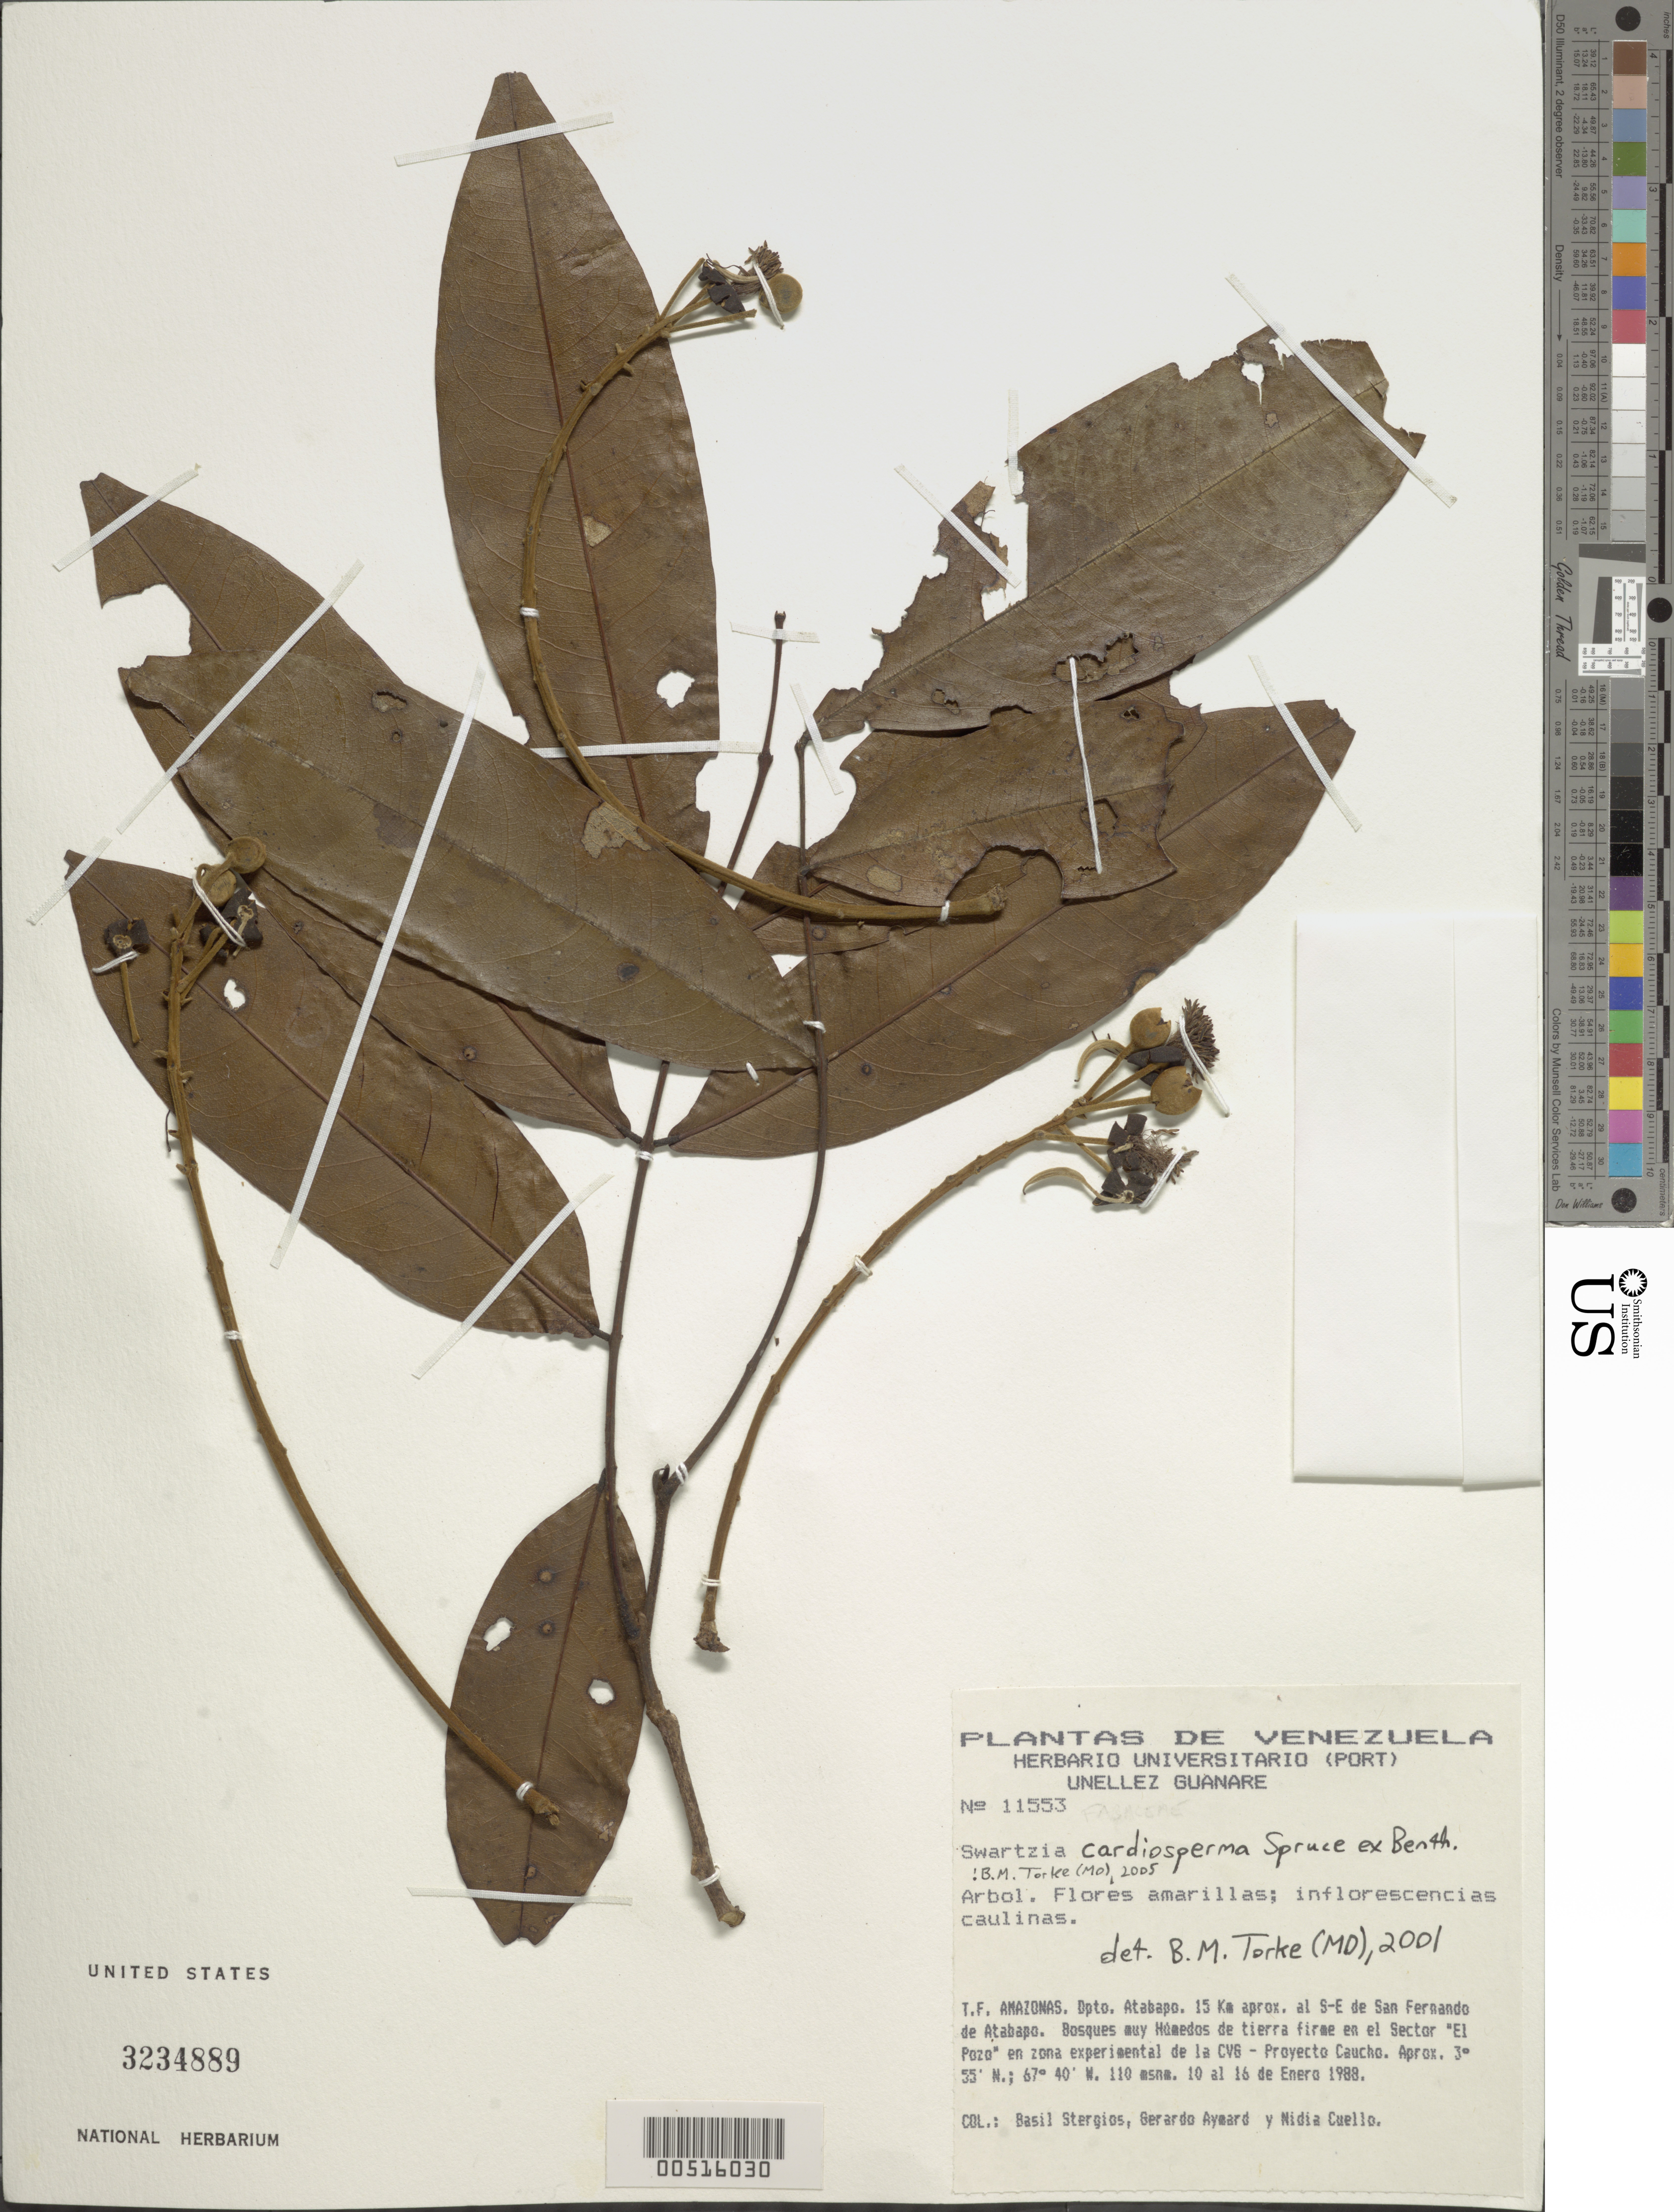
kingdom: Plantae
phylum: Tracheophyta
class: Magnoliopsida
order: Fabales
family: Fabaceae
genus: Swartzia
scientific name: Swartzia cardiosperma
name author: Spruce ex Benth.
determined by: Torke, B. M., (MO)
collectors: B. G. Stergios, G. A. Aymard & N. L. Cuello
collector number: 11553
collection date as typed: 10 Jan 1988 to 16 Jan 1988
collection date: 1988-01-10/1988-01-16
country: Venezuela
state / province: Amazonas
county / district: Atabapo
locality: San Fernando de Atabapo, 15 km SE of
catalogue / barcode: US 3234889